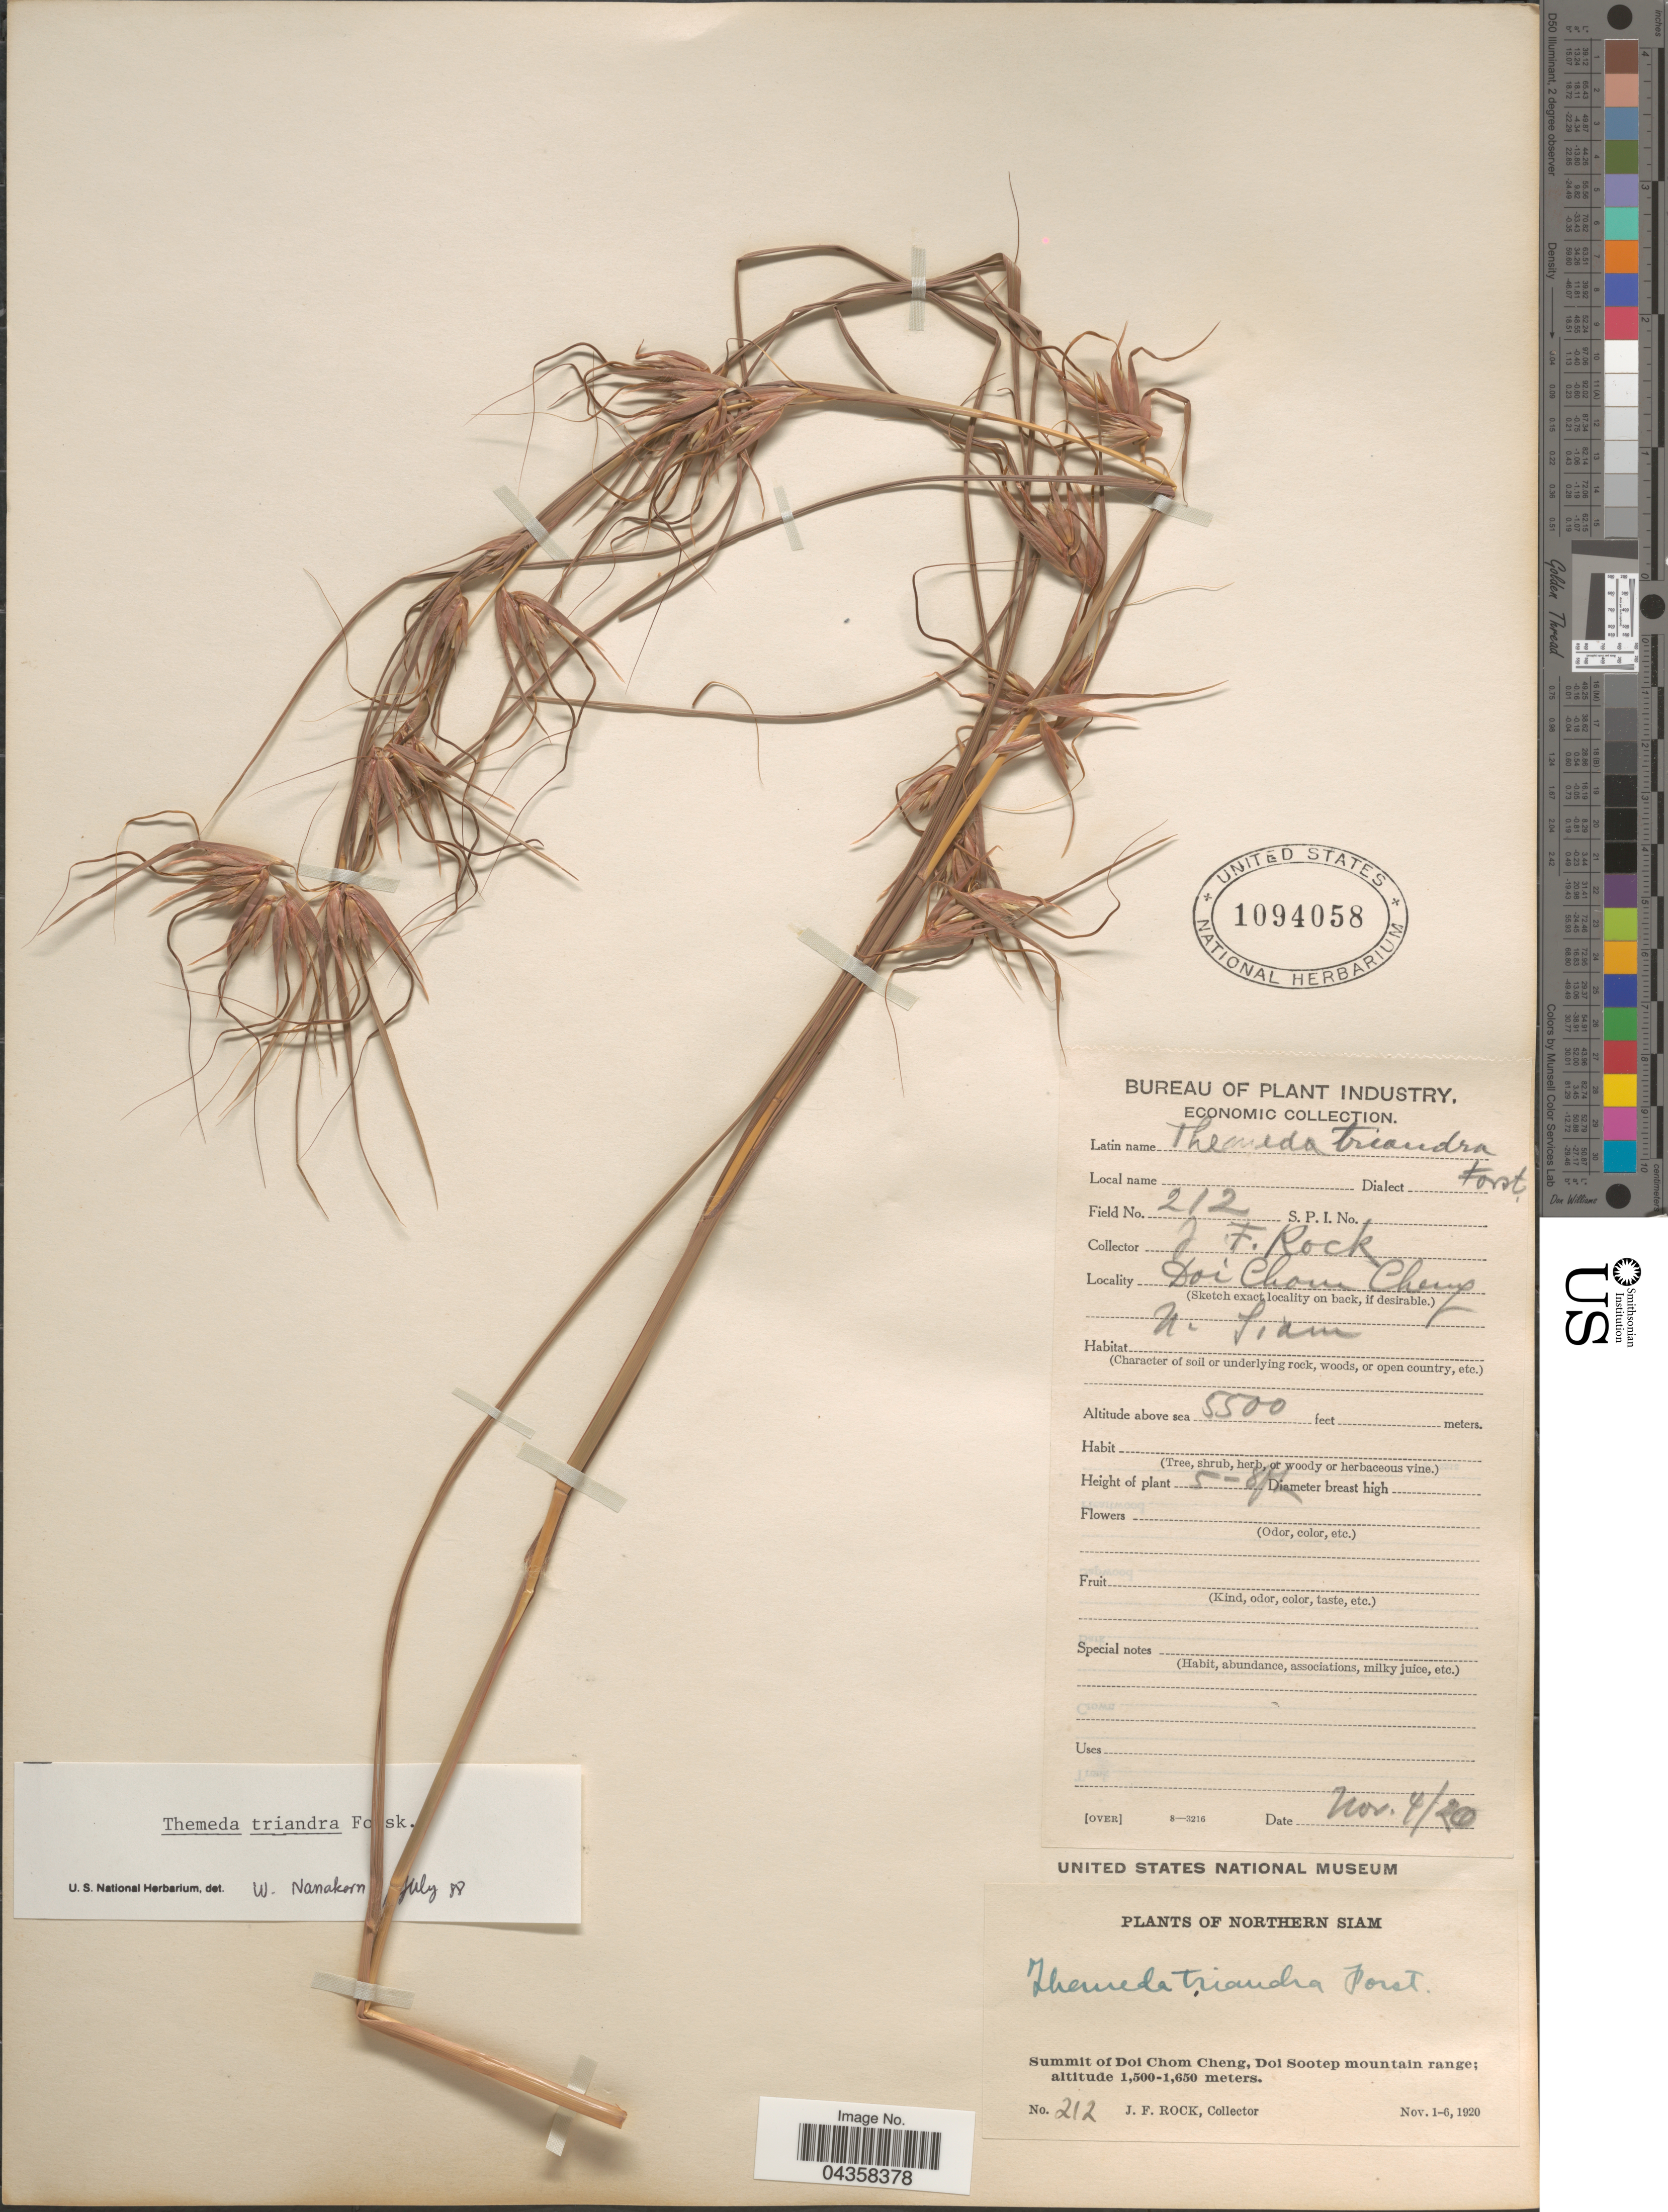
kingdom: Plantae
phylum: Tracheophyta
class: Liliopsida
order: Poales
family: Poaceae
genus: Themeda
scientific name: Themeda triandra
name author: Forssk.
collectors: J. Rock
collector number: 212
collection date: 1920-11-04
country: Thailand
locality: Northern Siam. Summit of Doi Chom Cheng, Doi Sootep mountain range.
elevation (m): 1676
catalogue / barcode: US 1094058